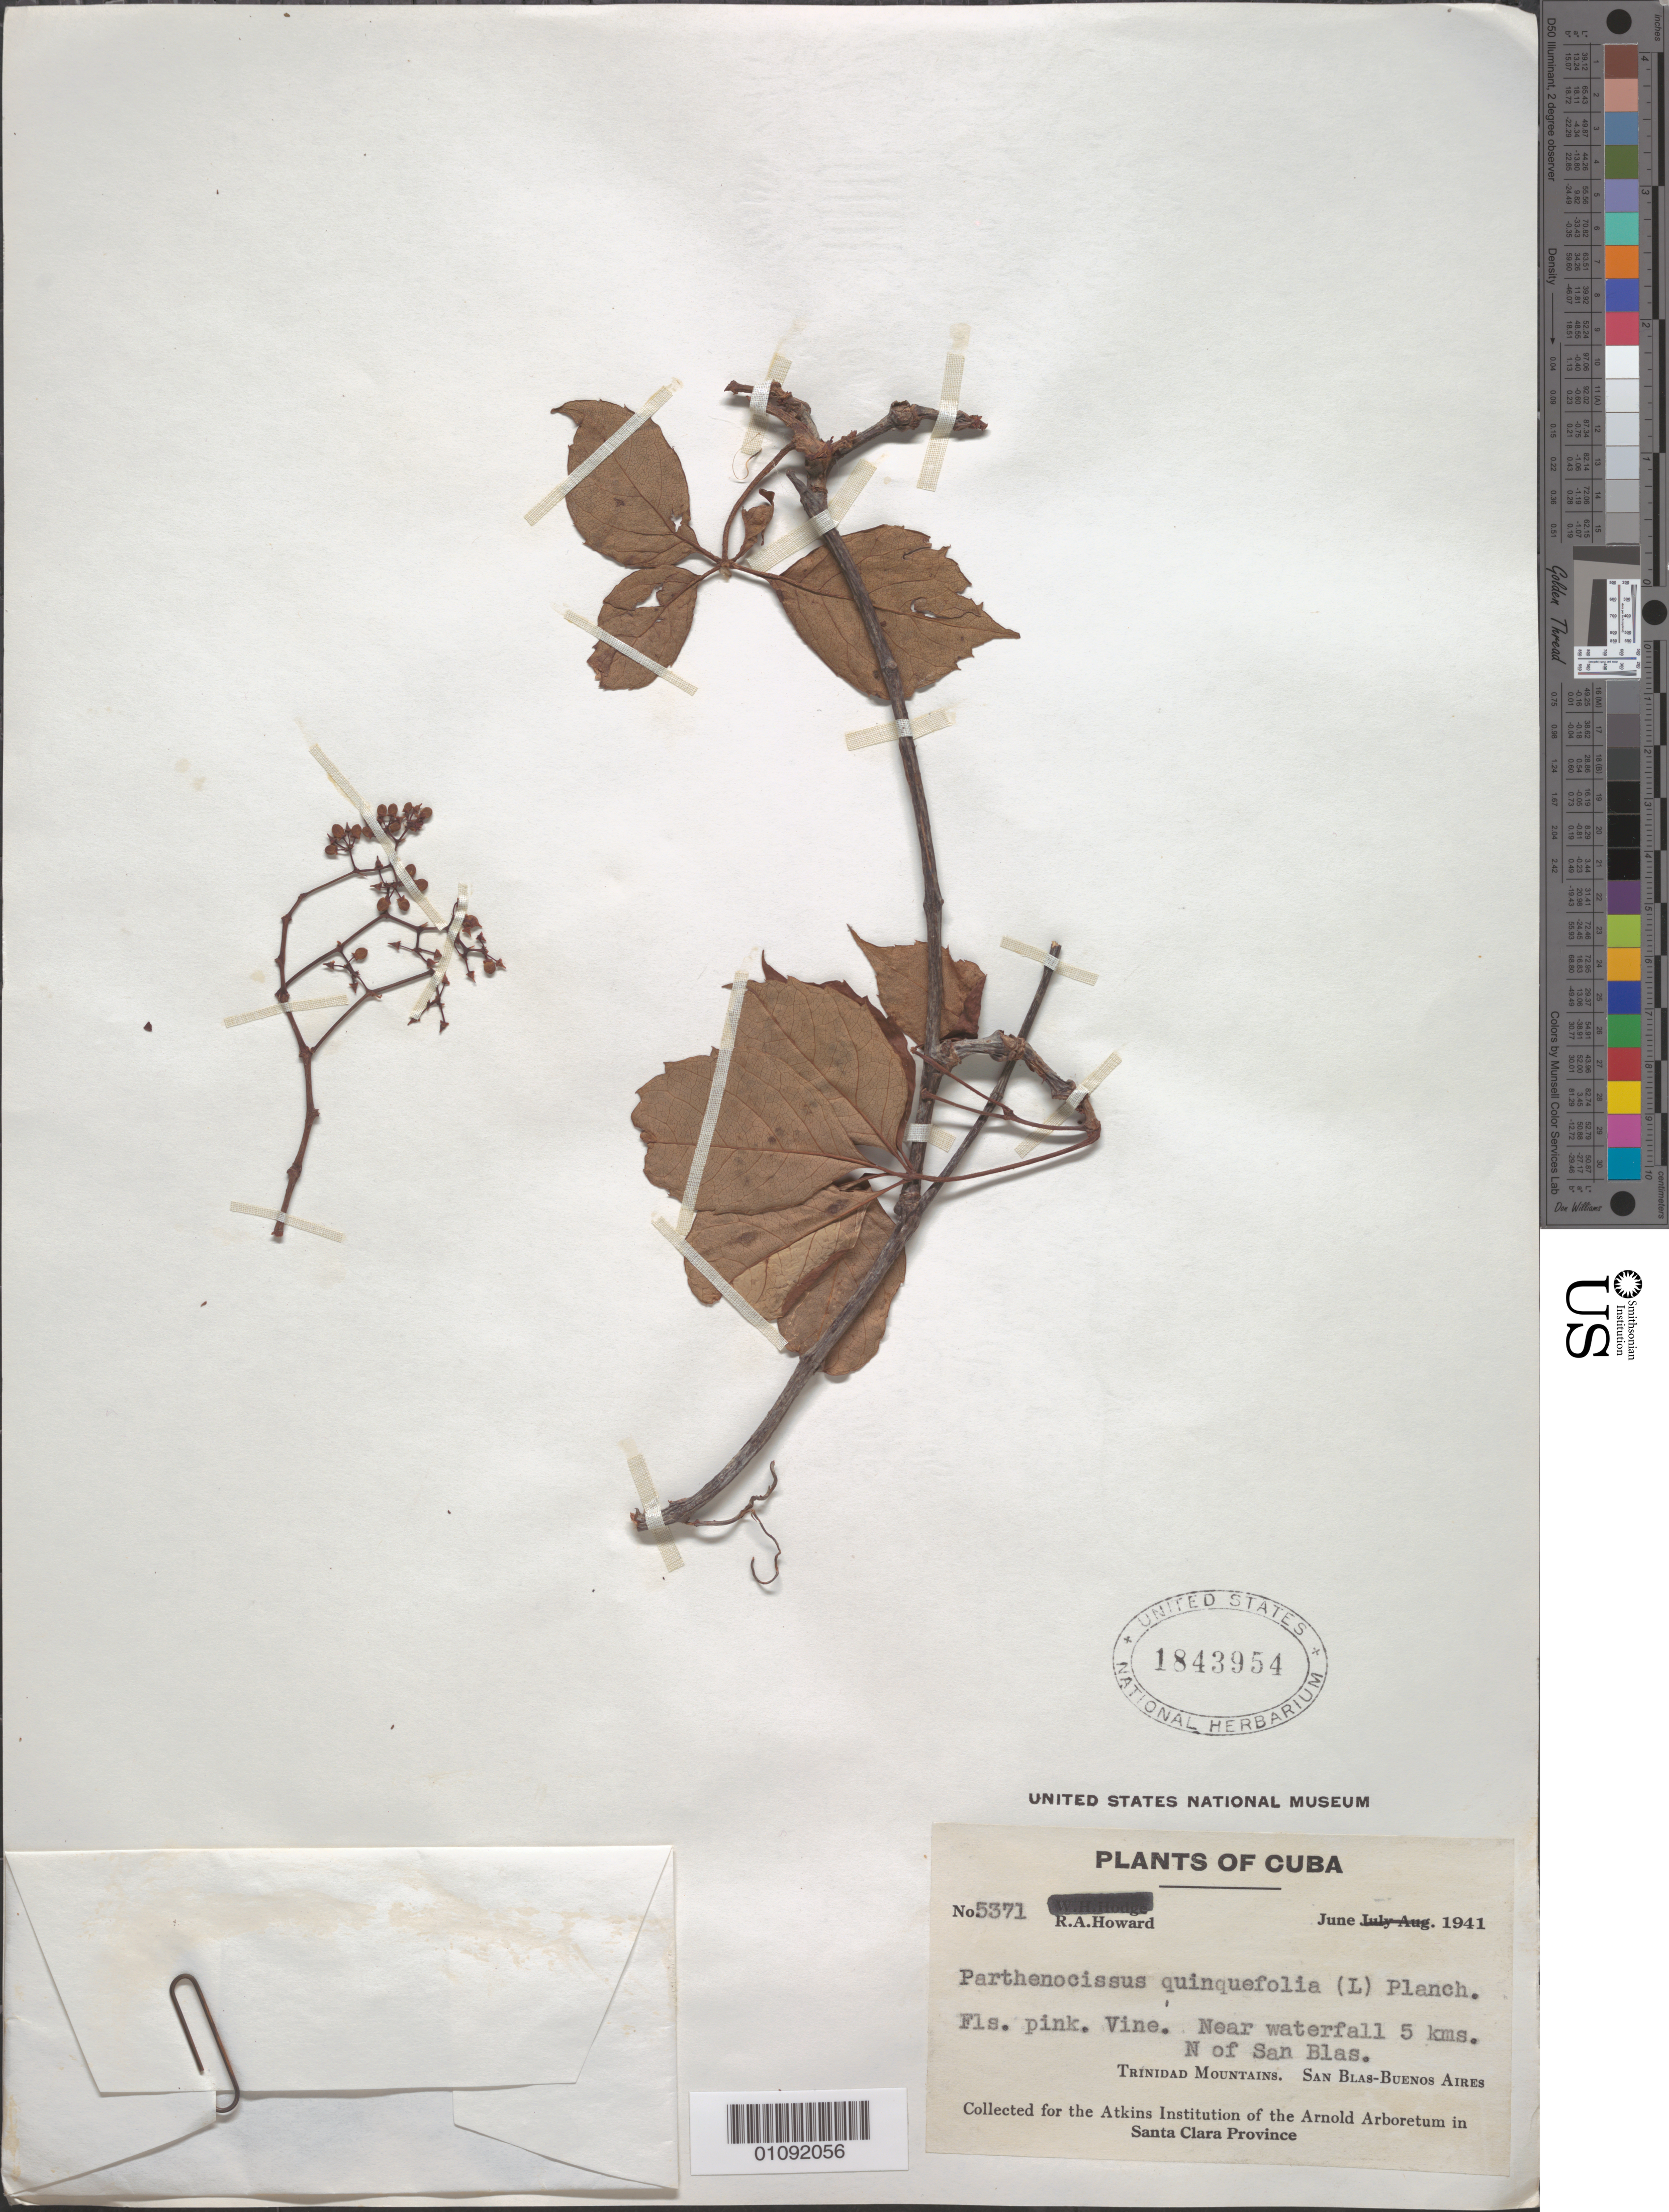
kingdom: Plantae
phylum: Tracheophyta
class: Magnoliopsida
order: Vitales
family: Vitaceae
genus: Parthenocissus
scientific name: Parthenocissus quinquefolia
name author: (L.) Planch.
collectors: R. A. Howard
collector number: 5371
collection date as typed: Jun 1941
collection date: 1941-06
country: Cuba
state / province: Matanzas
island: Cuba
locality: Near waterfall 5kms N of San Blas (Trinidad Mountains San Blas-Buenos Aires) Santa Clara Province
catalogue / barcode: US 1843954